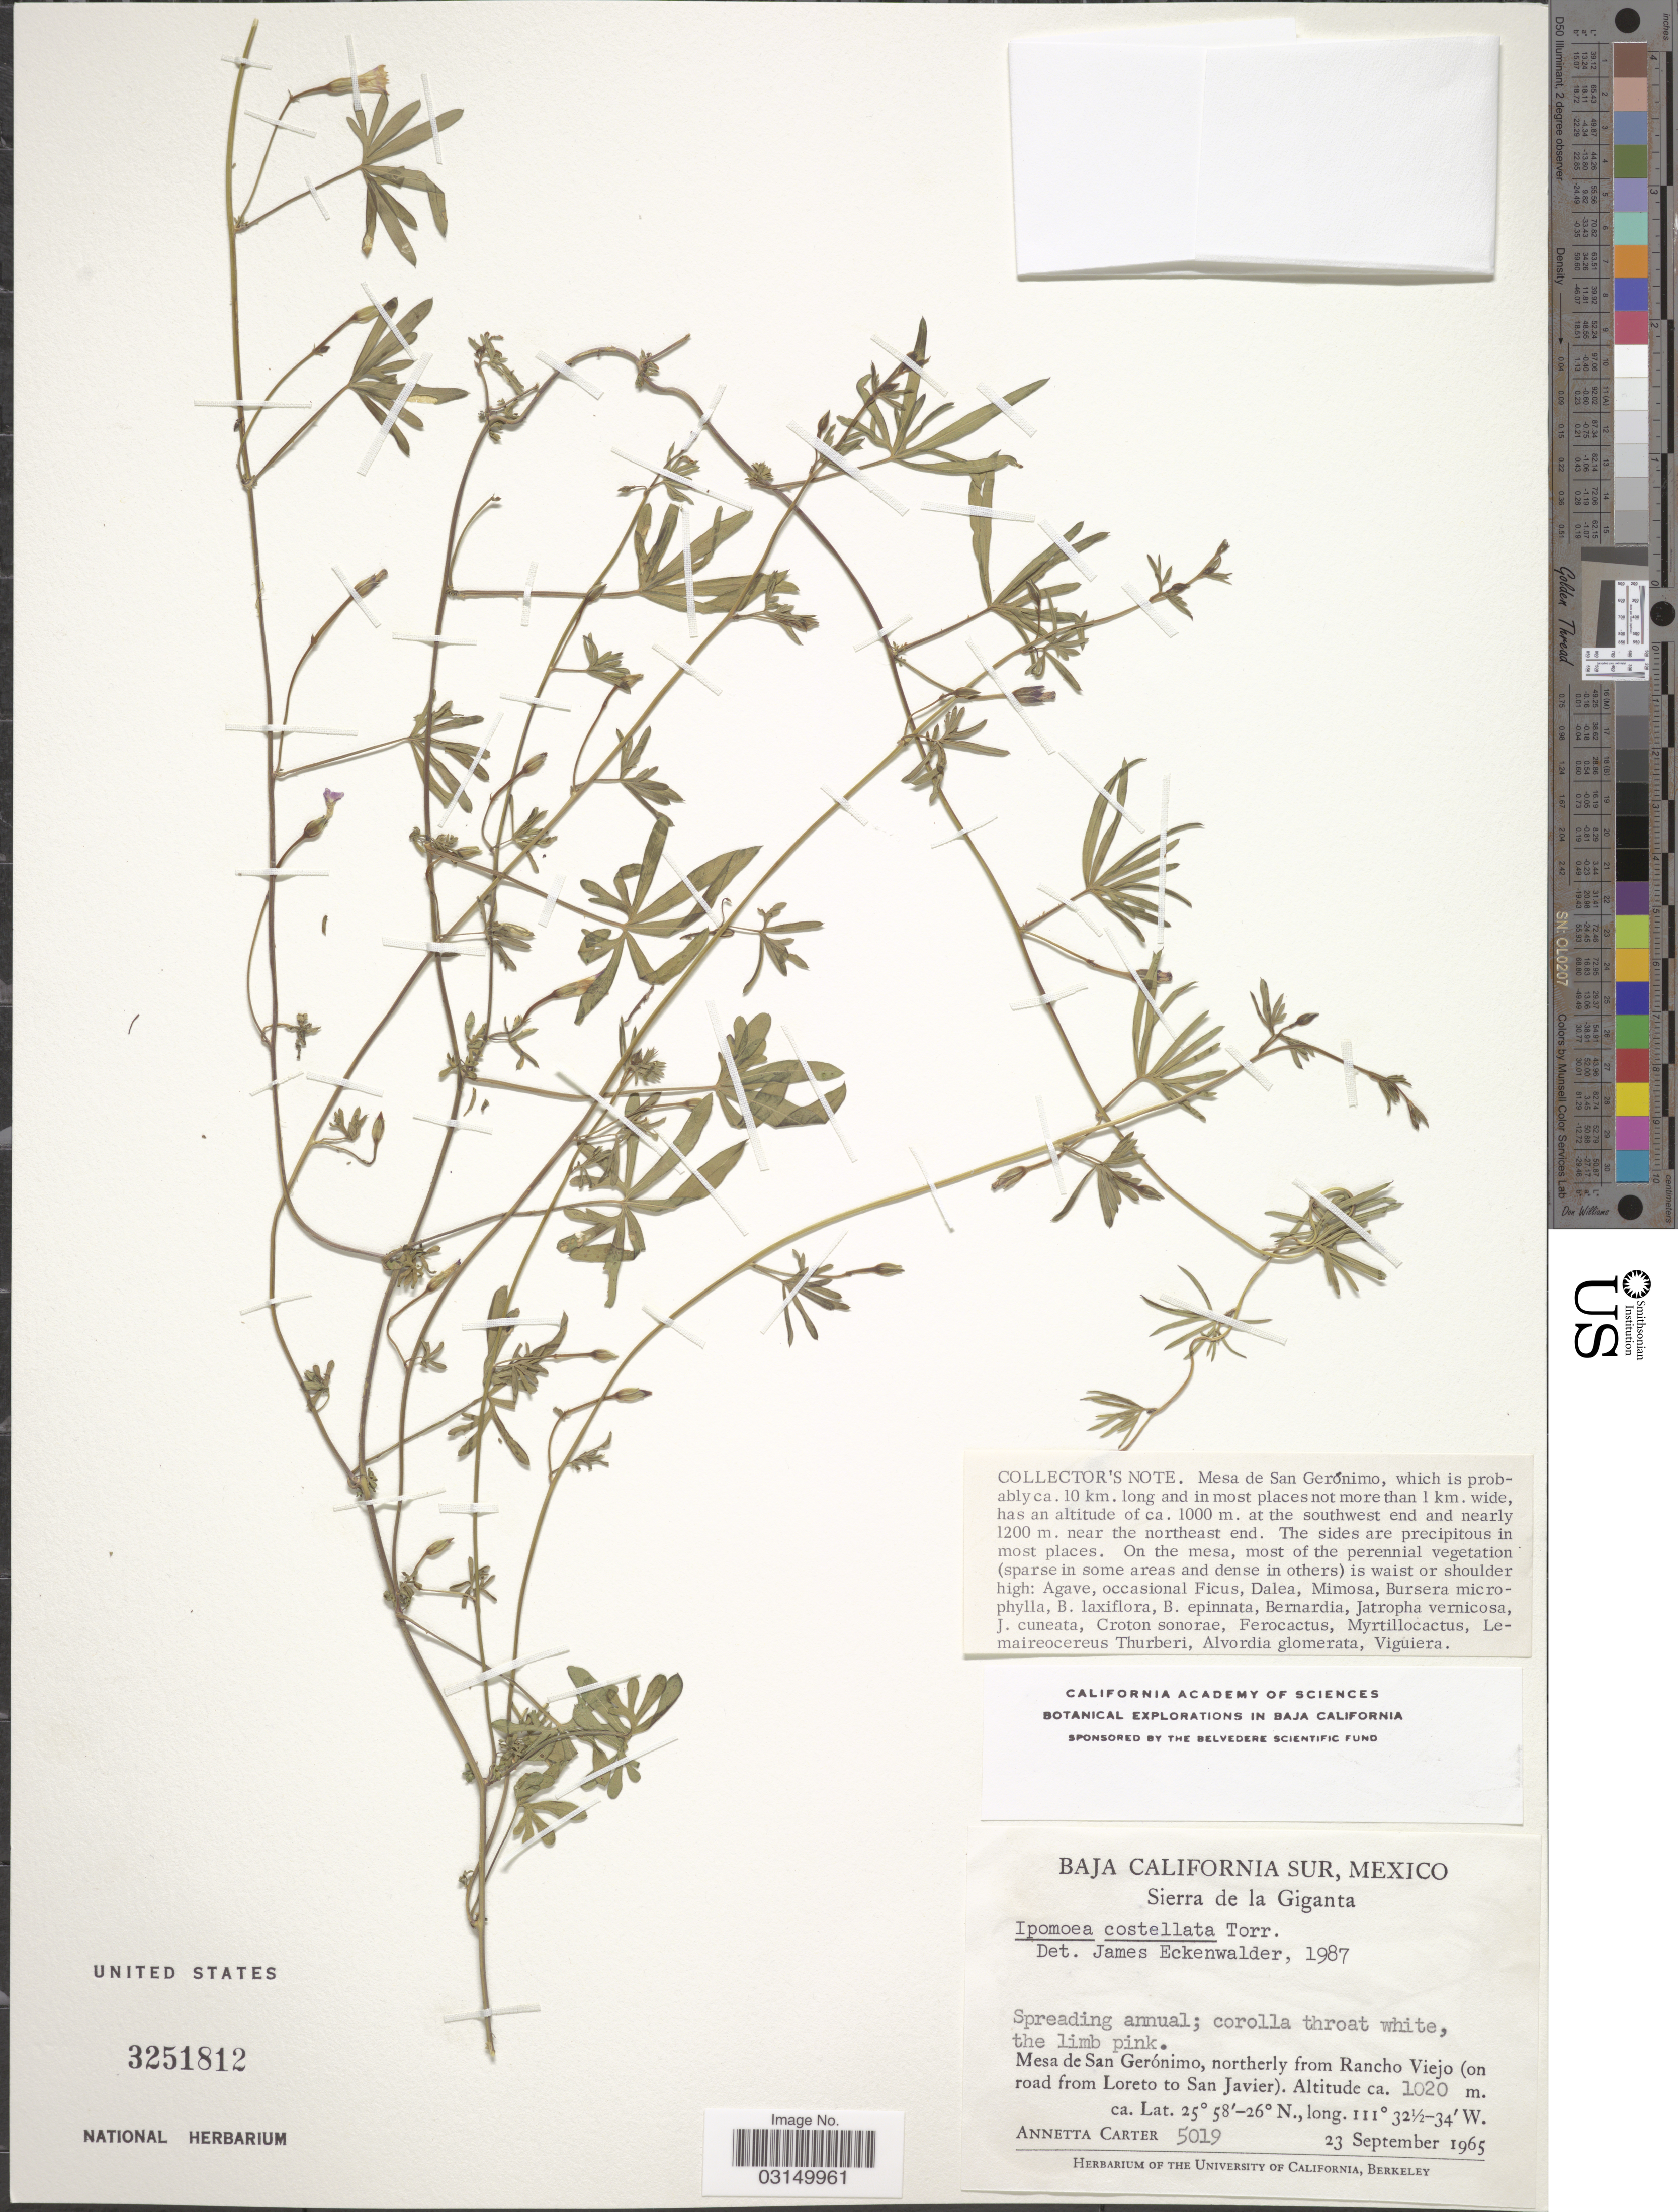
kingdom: Plantae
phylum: Tracheophyta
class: Magnoliopsida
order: Solanales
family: Convolvulaceae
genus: Ipomoea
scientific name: Ipomoea costellata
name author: Torr.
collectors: A. Carter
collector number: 5019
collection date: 1965-09-23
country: Mexico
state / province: Baja California Sur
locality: Baja California Sur, Mexico, Mesa de San Gerónimo, northerly from Rancho Viejo (on road from Loreto to San Javier).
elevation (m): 1020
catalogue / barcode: US 3251812